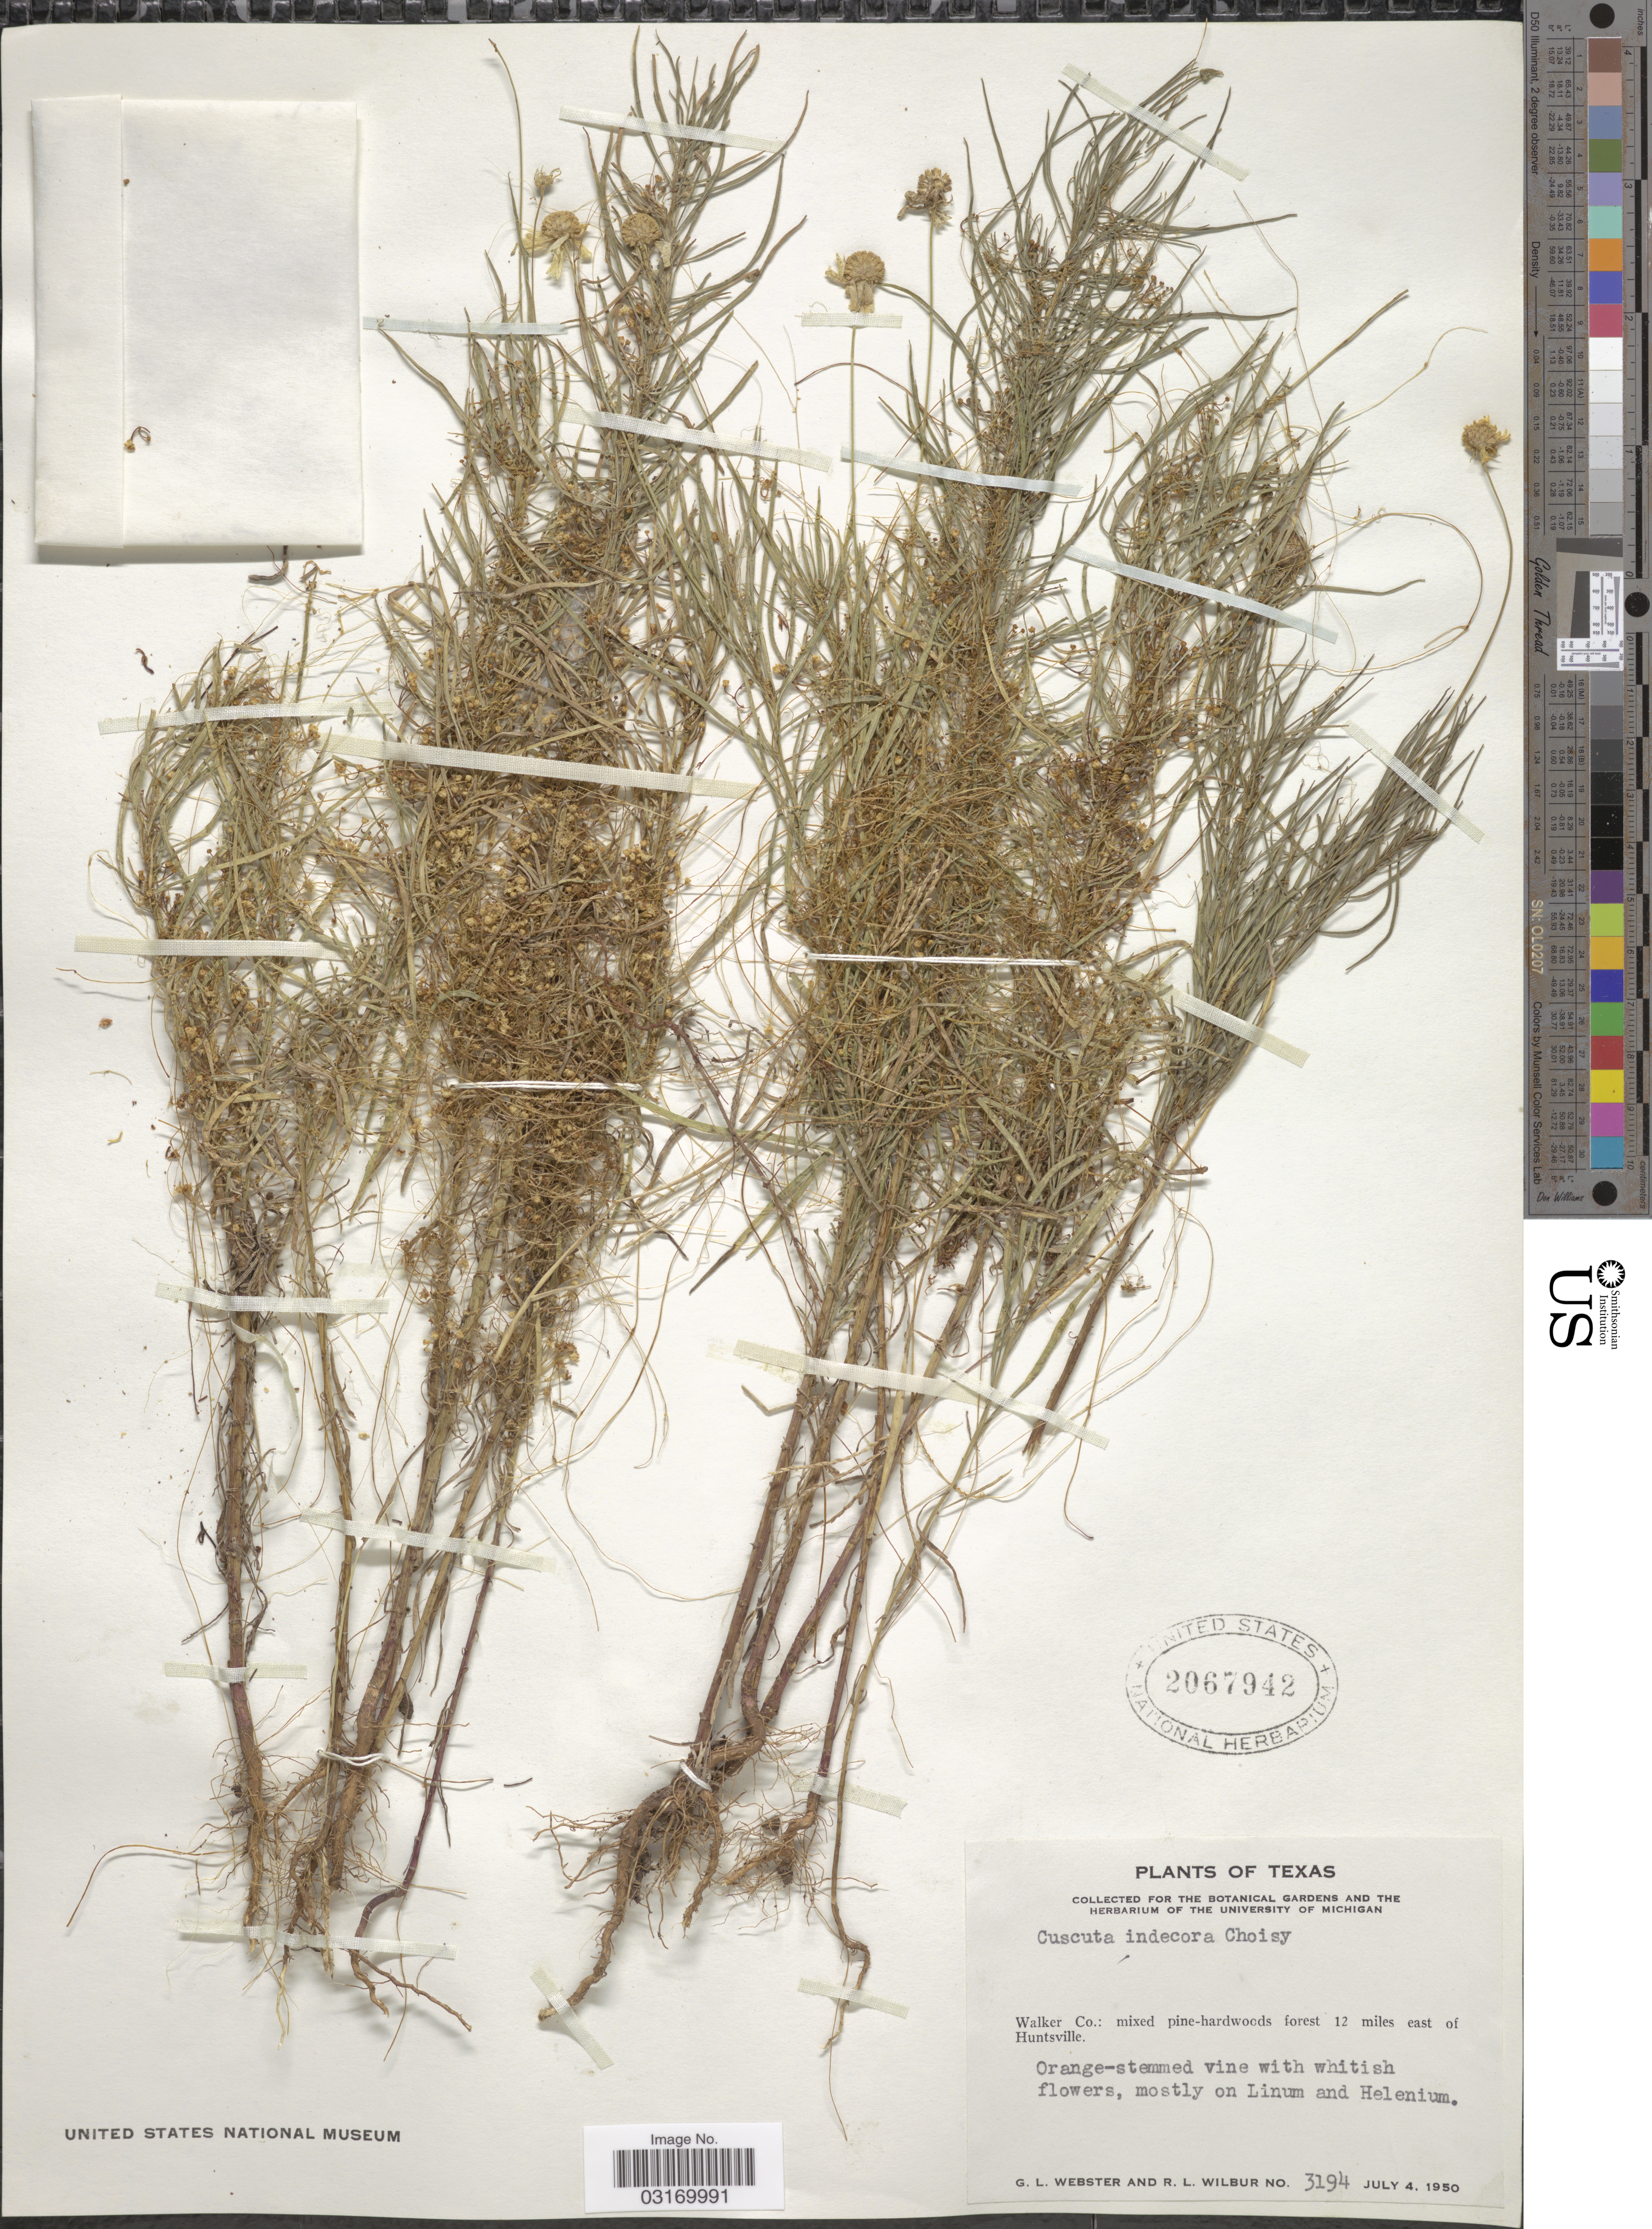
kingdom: Plantae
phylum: Tracheophyta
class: Magnoliopsida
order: Solanales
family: Convolvulaceae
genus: Cuscuta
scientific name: Cuscuta indecora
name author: Choisy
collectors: G. L. Webster & R. L. Wilbur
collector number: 3194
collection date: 1950-07-04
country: United States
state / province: Texas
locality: Walker Co.: mixed pine-hardwoods forest 12 miles east of Huntsville.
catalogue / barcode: US 2067942